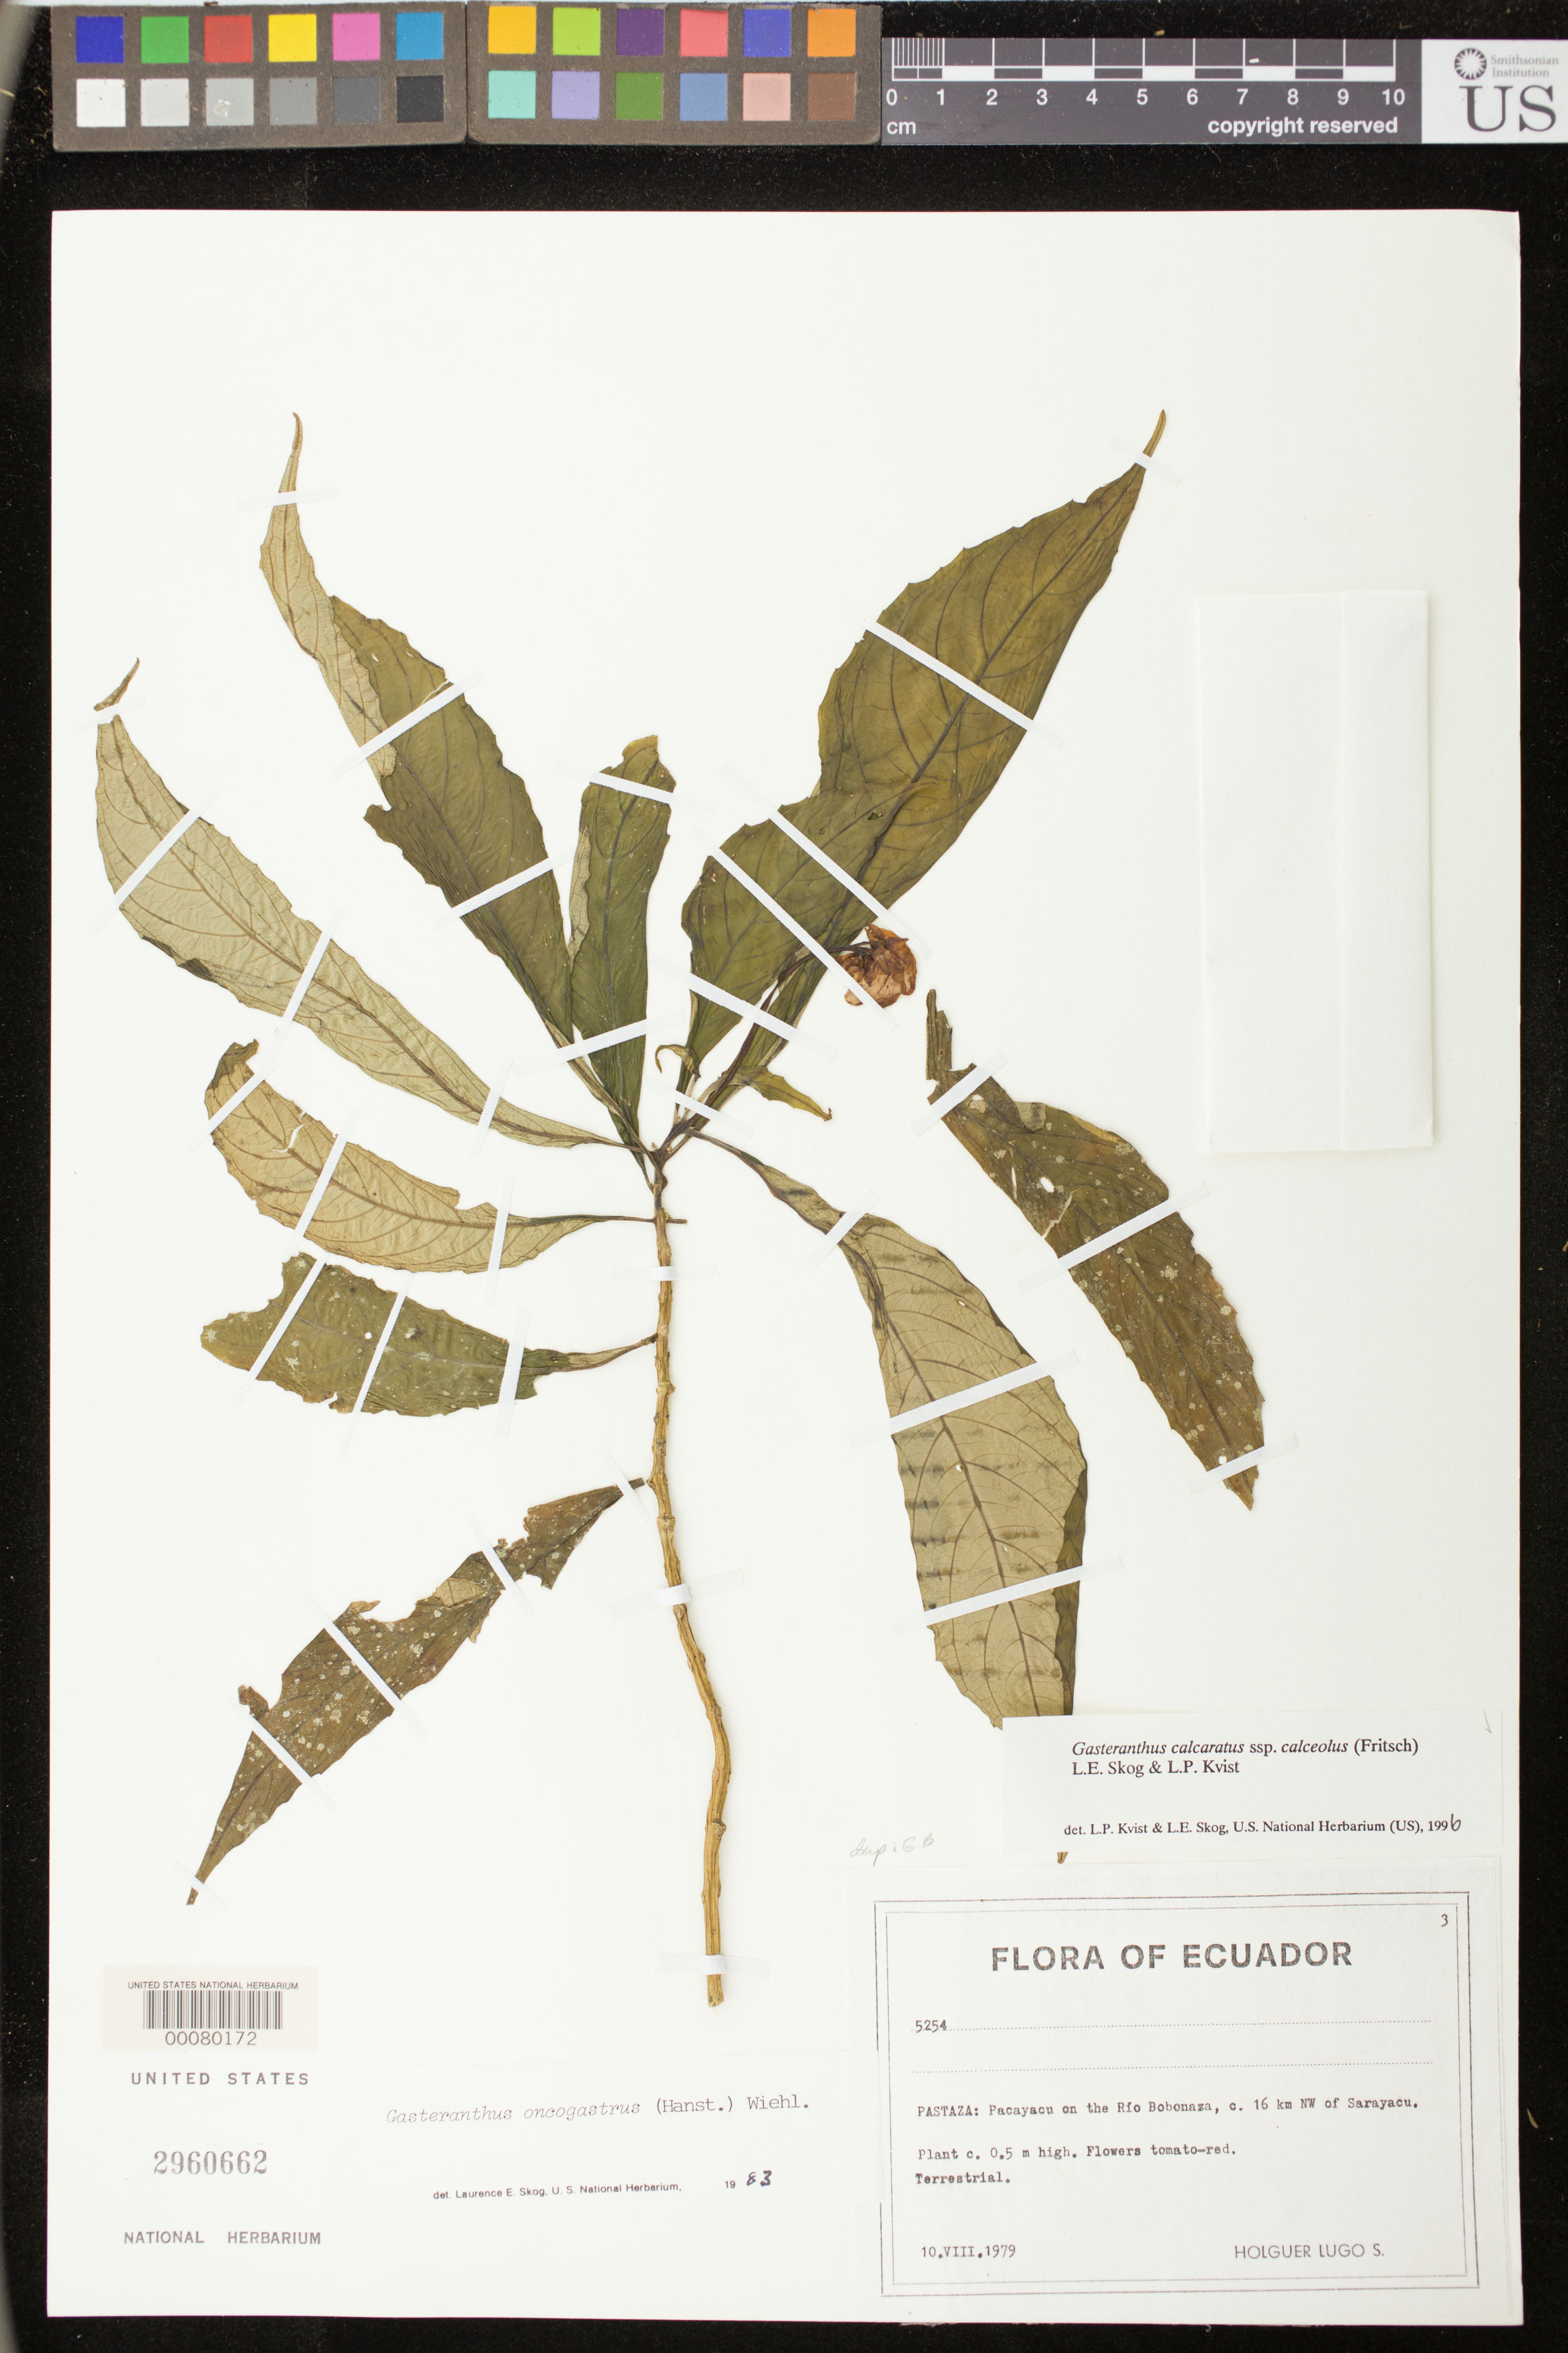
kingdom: Plantae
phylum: Tracheophyta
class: Magnoliopsida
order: Lamiales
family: Gesneriaceae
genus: Gasteranthus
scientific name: Gasteranthus calcaratus subsp. calceolus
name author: (Fritsch) L.E. Skog & L.P. Kvist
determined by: Skog, Laurence E.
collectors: H. Lugo S.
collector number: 5254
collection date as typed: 10 Aug 1979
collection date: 1979-08-10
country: Ecuador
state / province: Pastaza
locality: Pacayacu on the Río Bobonaza, about 16 km NW of Sarayacu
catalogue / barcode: US 2960662